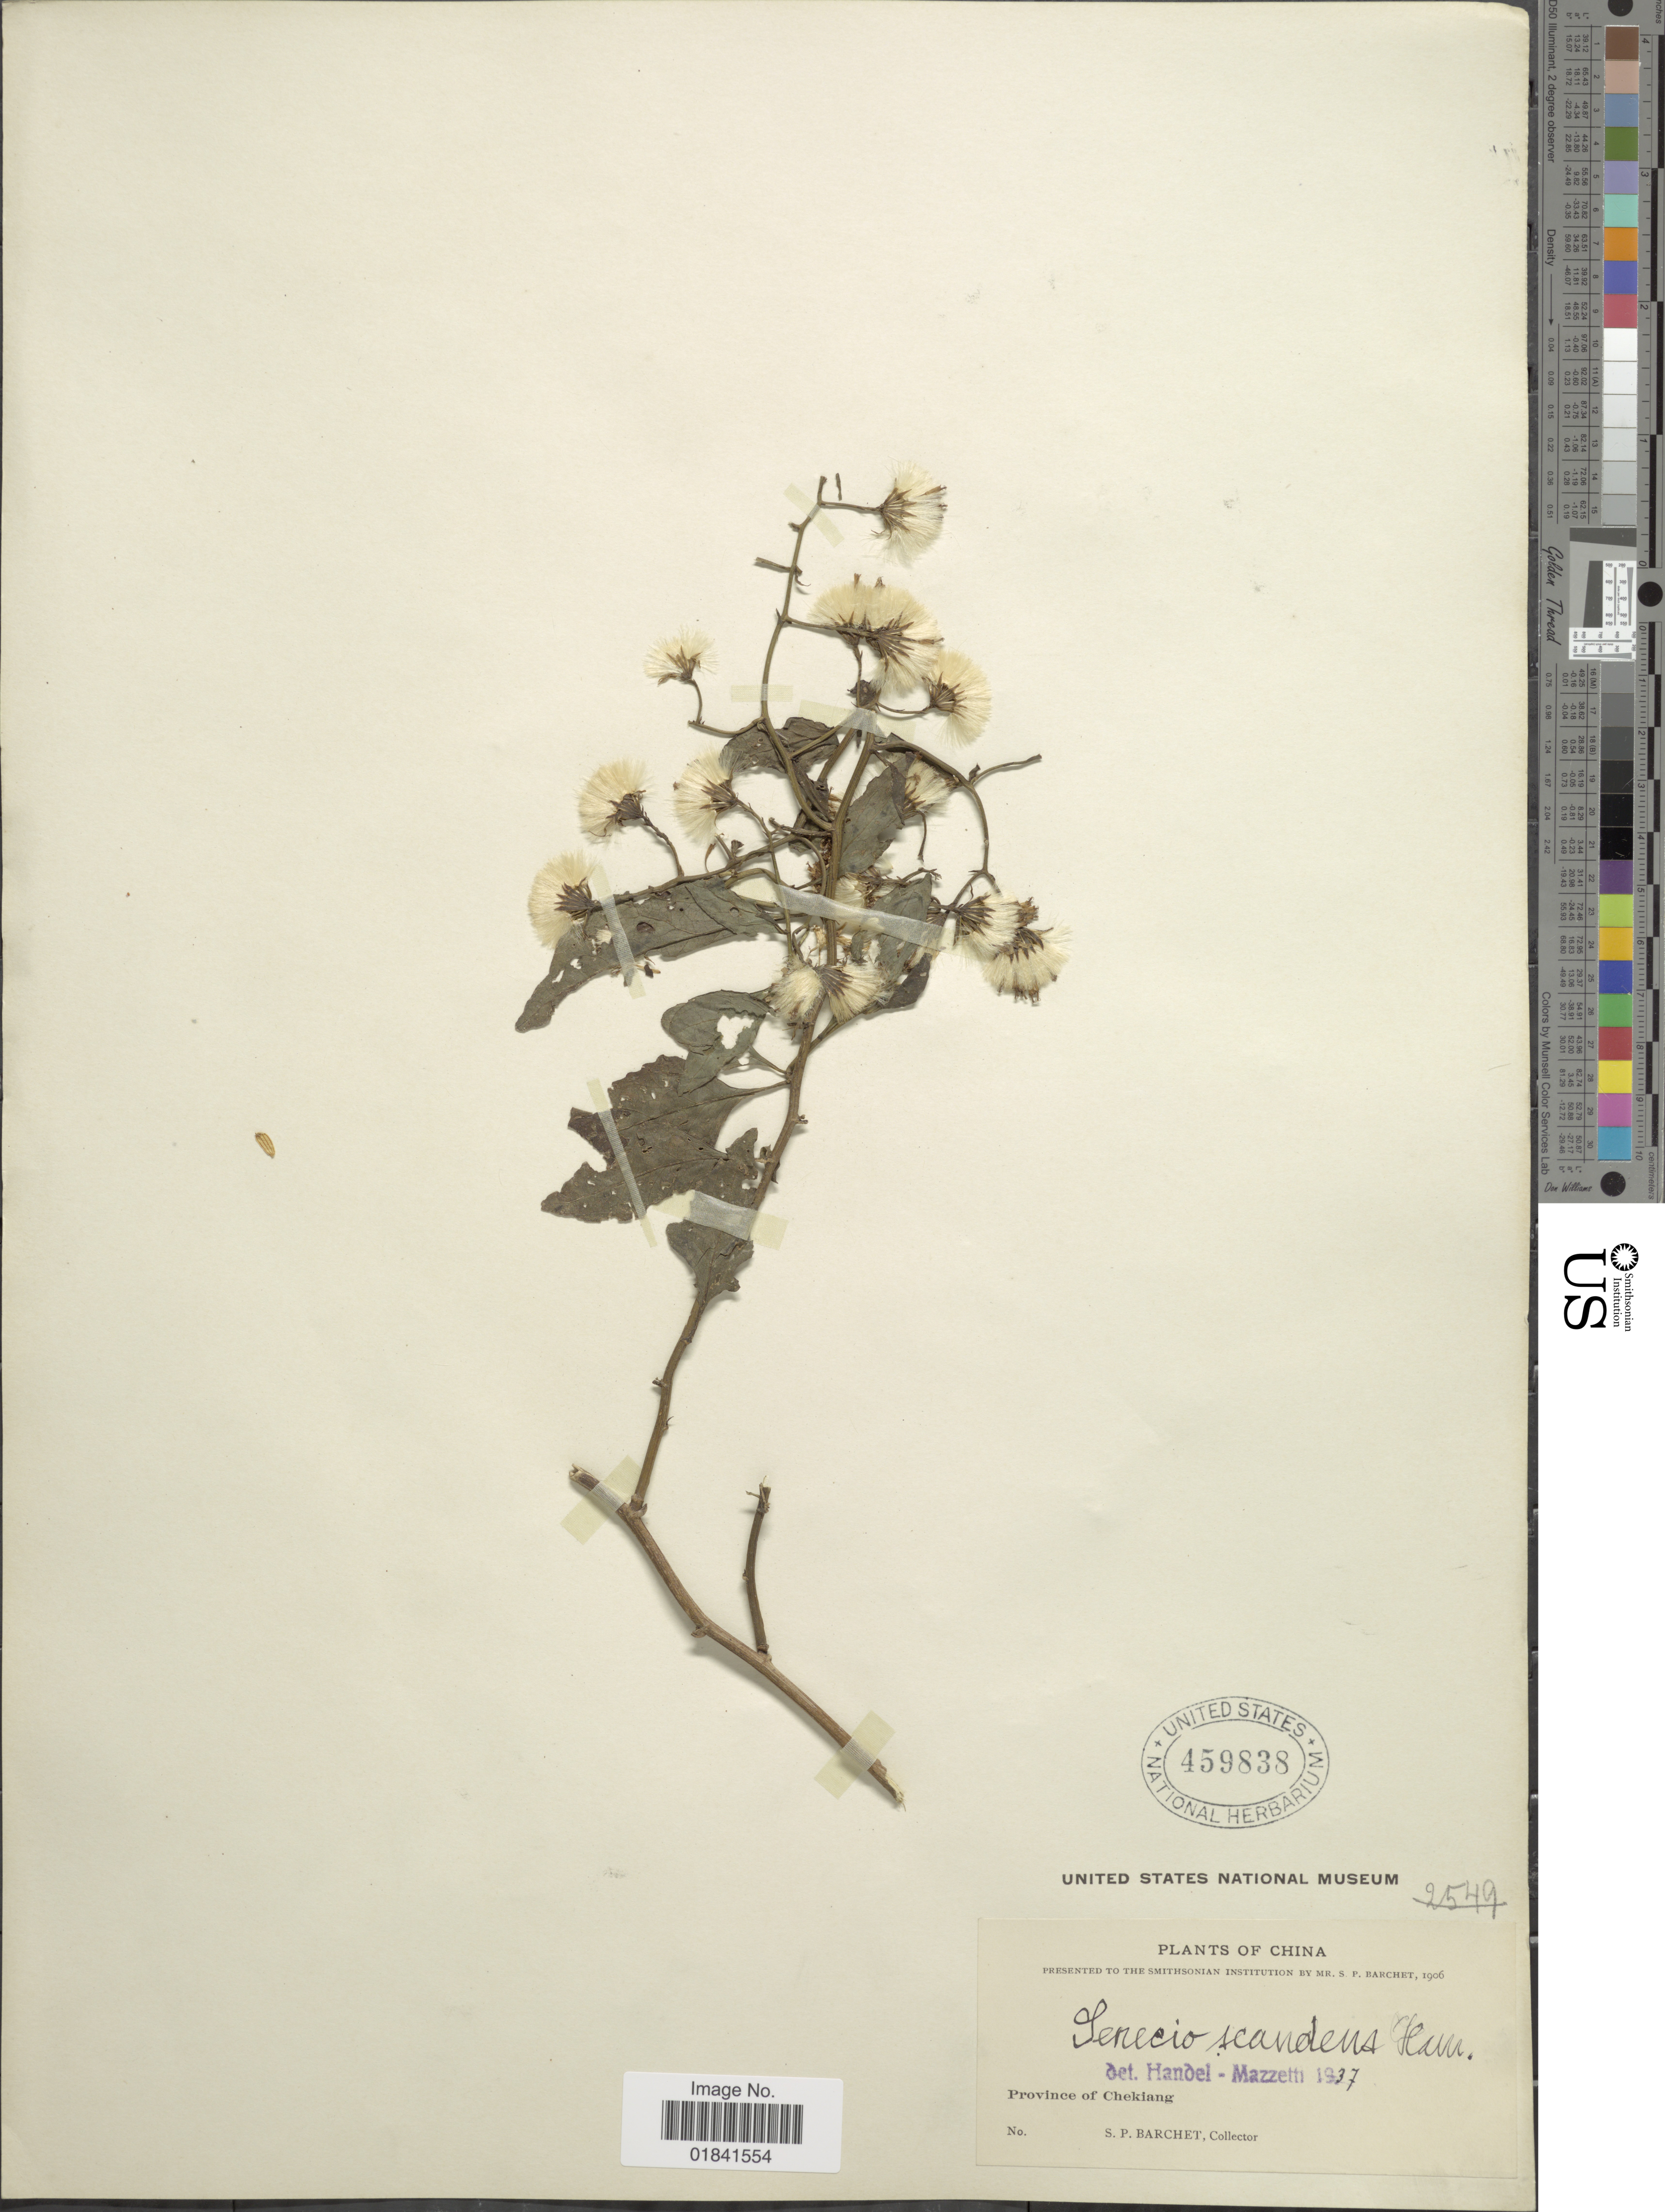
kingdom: Plantae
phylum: Tracheophyta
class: Magnoliopsida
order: Asterales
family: Asteraceae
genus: Senecio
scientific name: Senecio scandens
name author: Buch.-Ham. ex D. Don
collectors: S. P. Barchet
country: China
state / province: Zhejiang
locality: Province of Chekiang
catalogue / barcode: US 459838